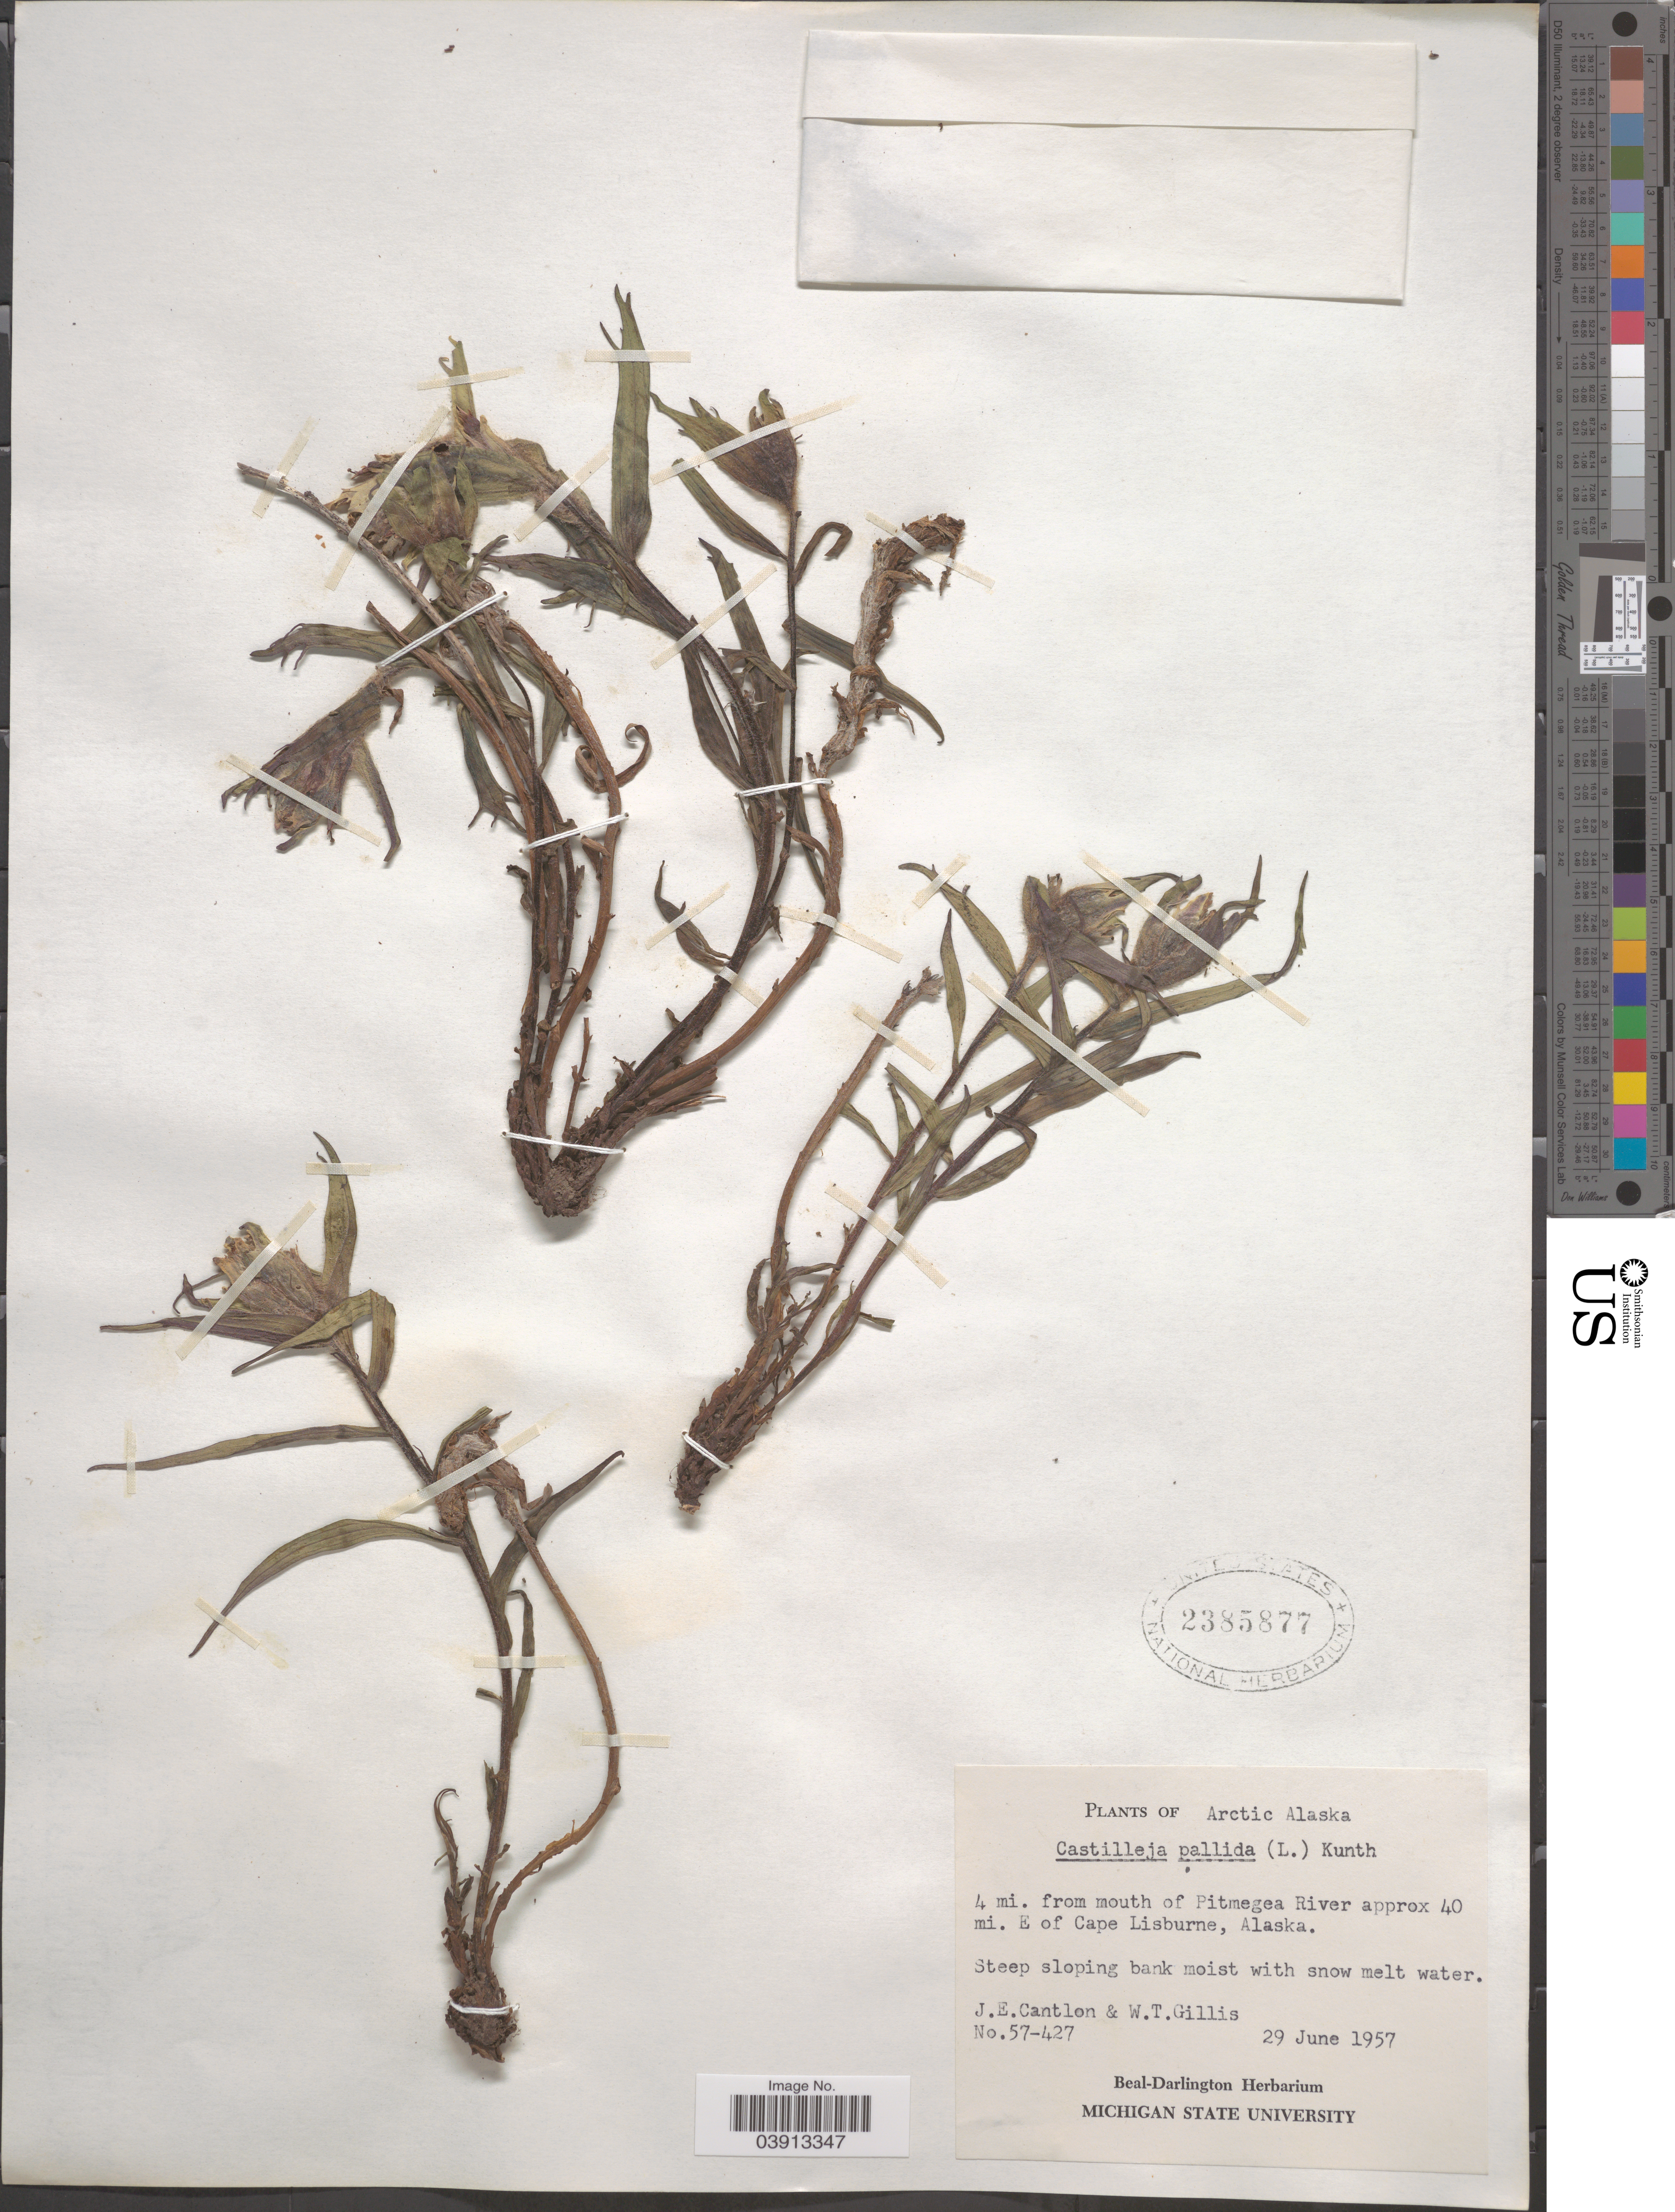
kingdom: Plantae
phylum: Tracheophyta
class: Magnoliopsida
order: Lamiales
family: Orobanchaceae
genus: Castilleja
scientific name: Castilleja pallida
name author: (L.) Spreng.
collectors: J. Cantlon & W. T. Gillis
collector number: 57-427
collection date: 1957-06-29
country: United States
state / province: Alaska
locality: Arctic Alaska. 4 mi. from mouth of Pitmegea River approx 40 mi. E of Cape Lisburne.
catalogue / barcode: US 2385877